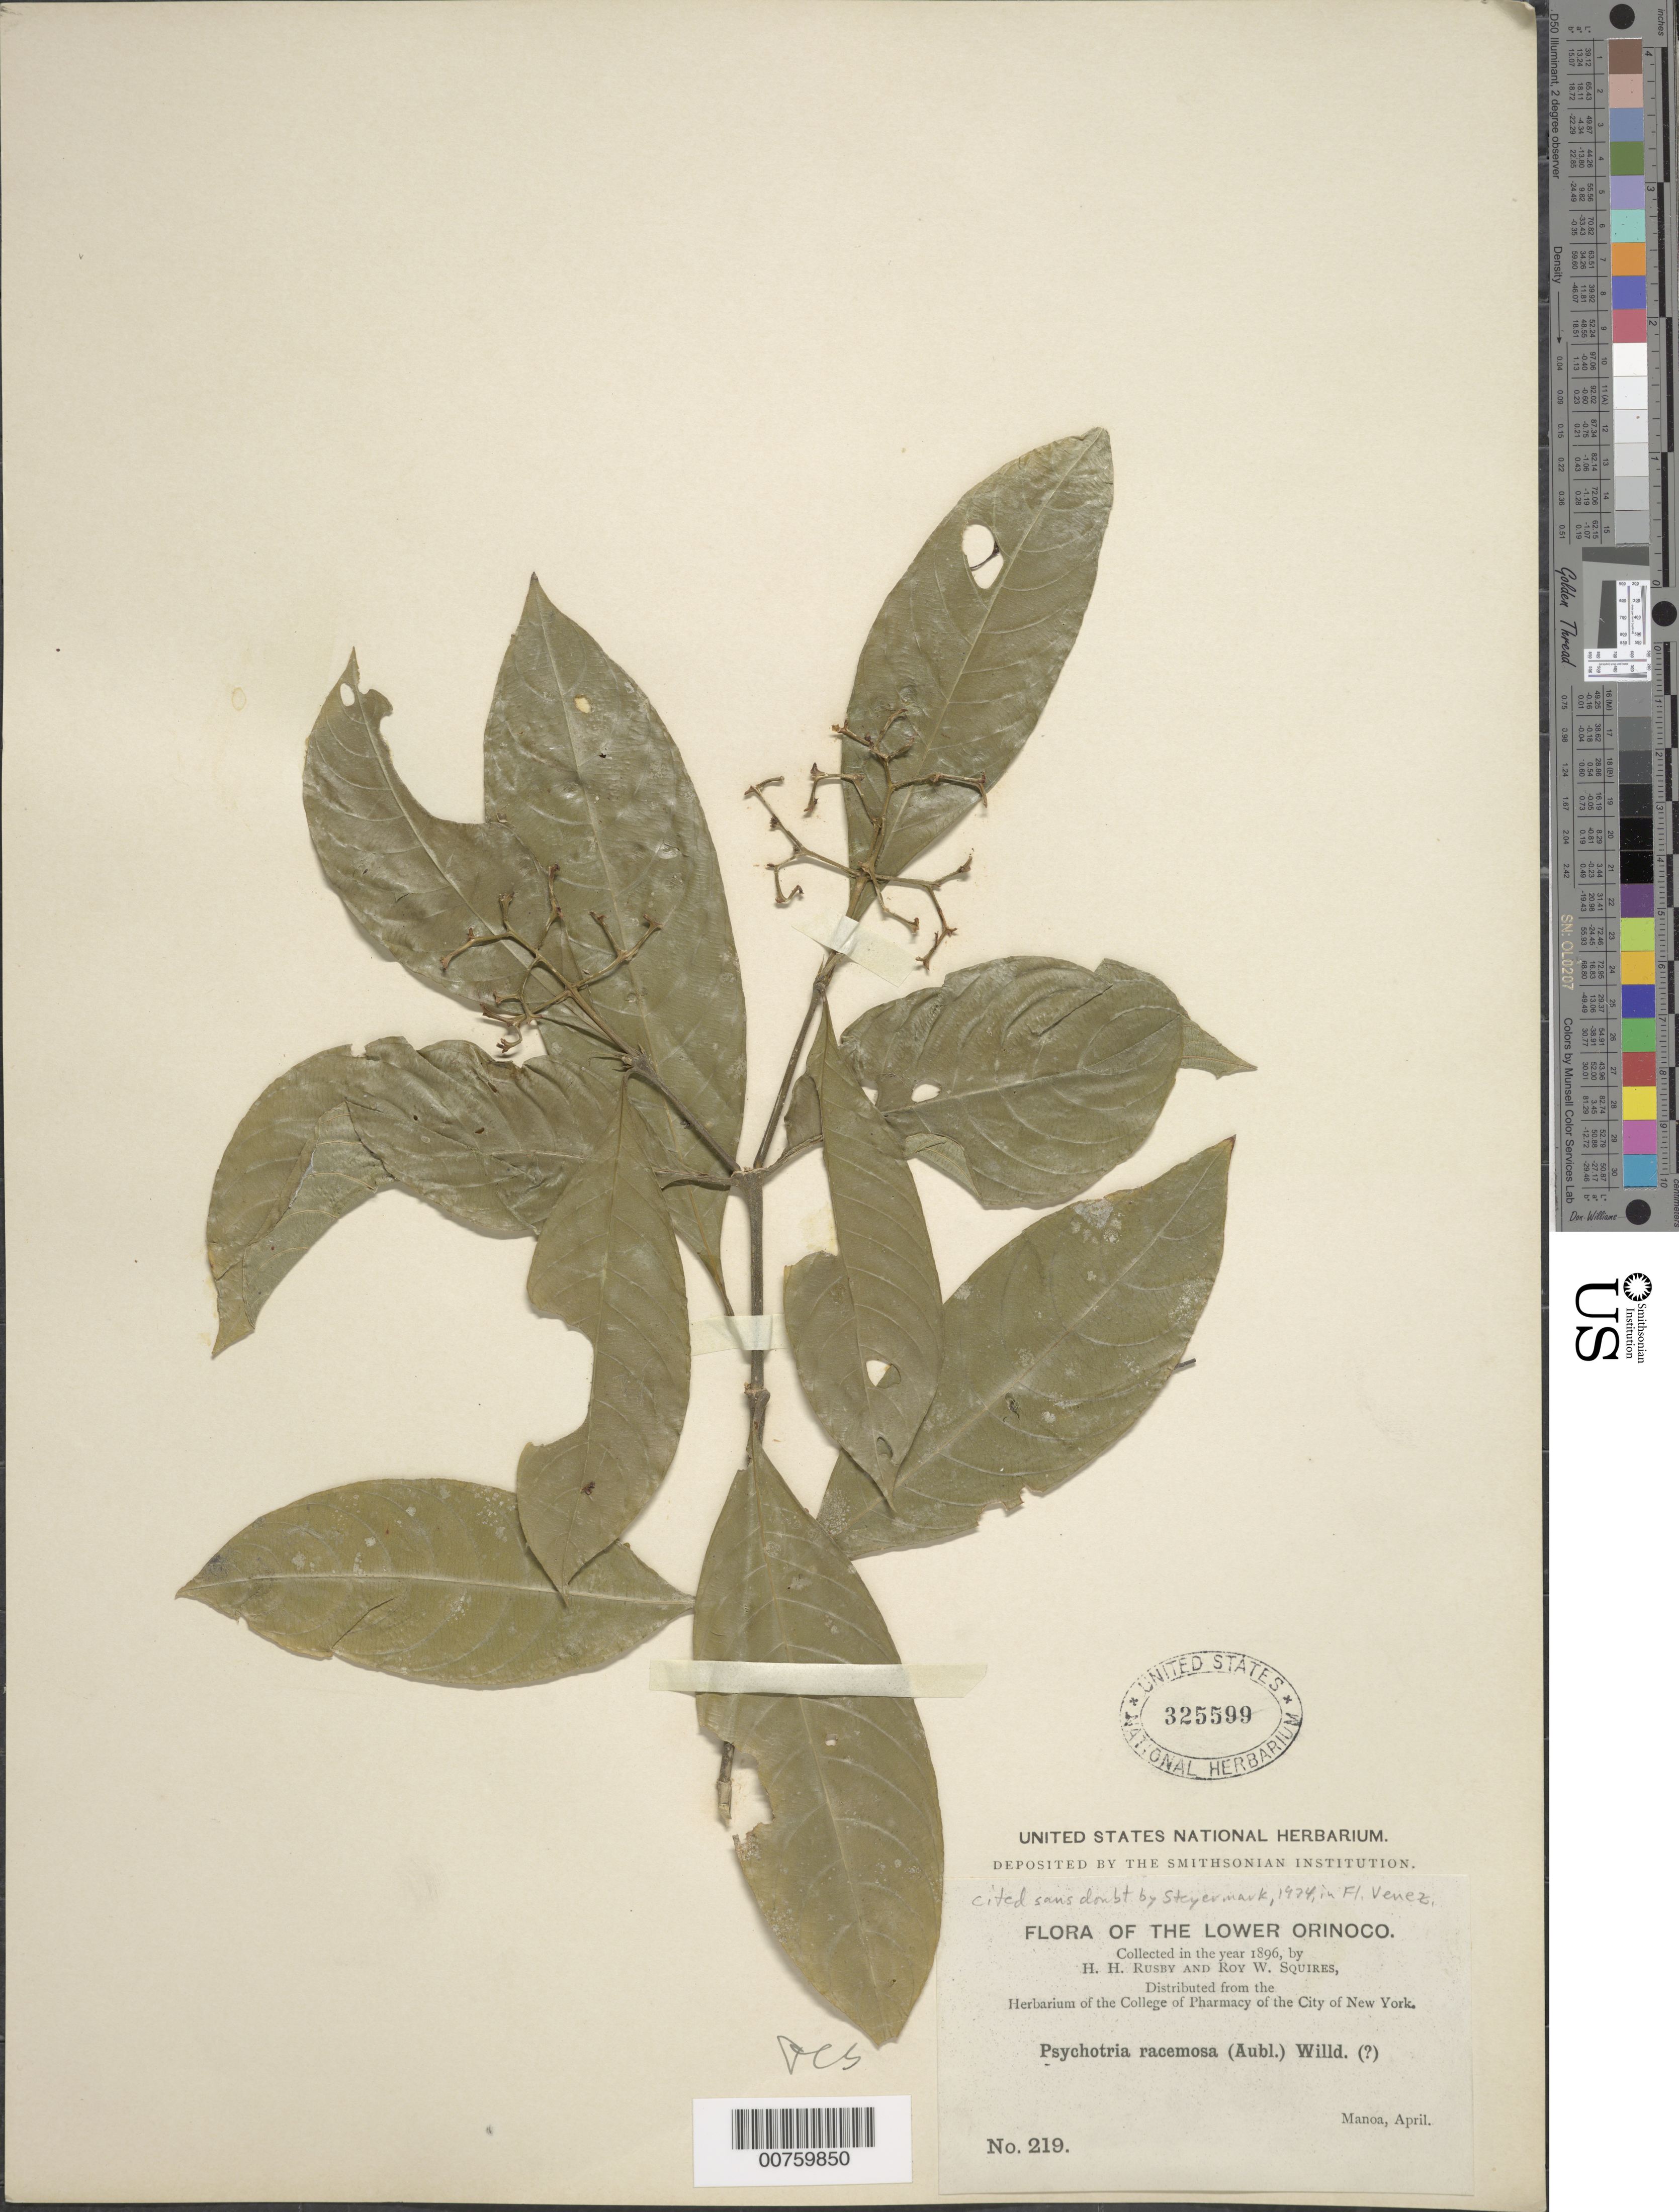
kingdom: Plantae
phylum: Tracheophyta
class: Magnoliopsida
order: Gentianales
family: Rubiaceae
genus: Psychotria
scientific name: Psychotria racemosa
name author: Rich.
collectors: H. H. Rusby & R. Squires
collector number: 219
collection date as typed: Apr 1896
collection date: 1896-04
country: Venezuela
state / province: Delta Amacuro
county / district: Antonio Díaz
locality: Lower Orinoco, Manoa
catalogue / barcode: US 325599